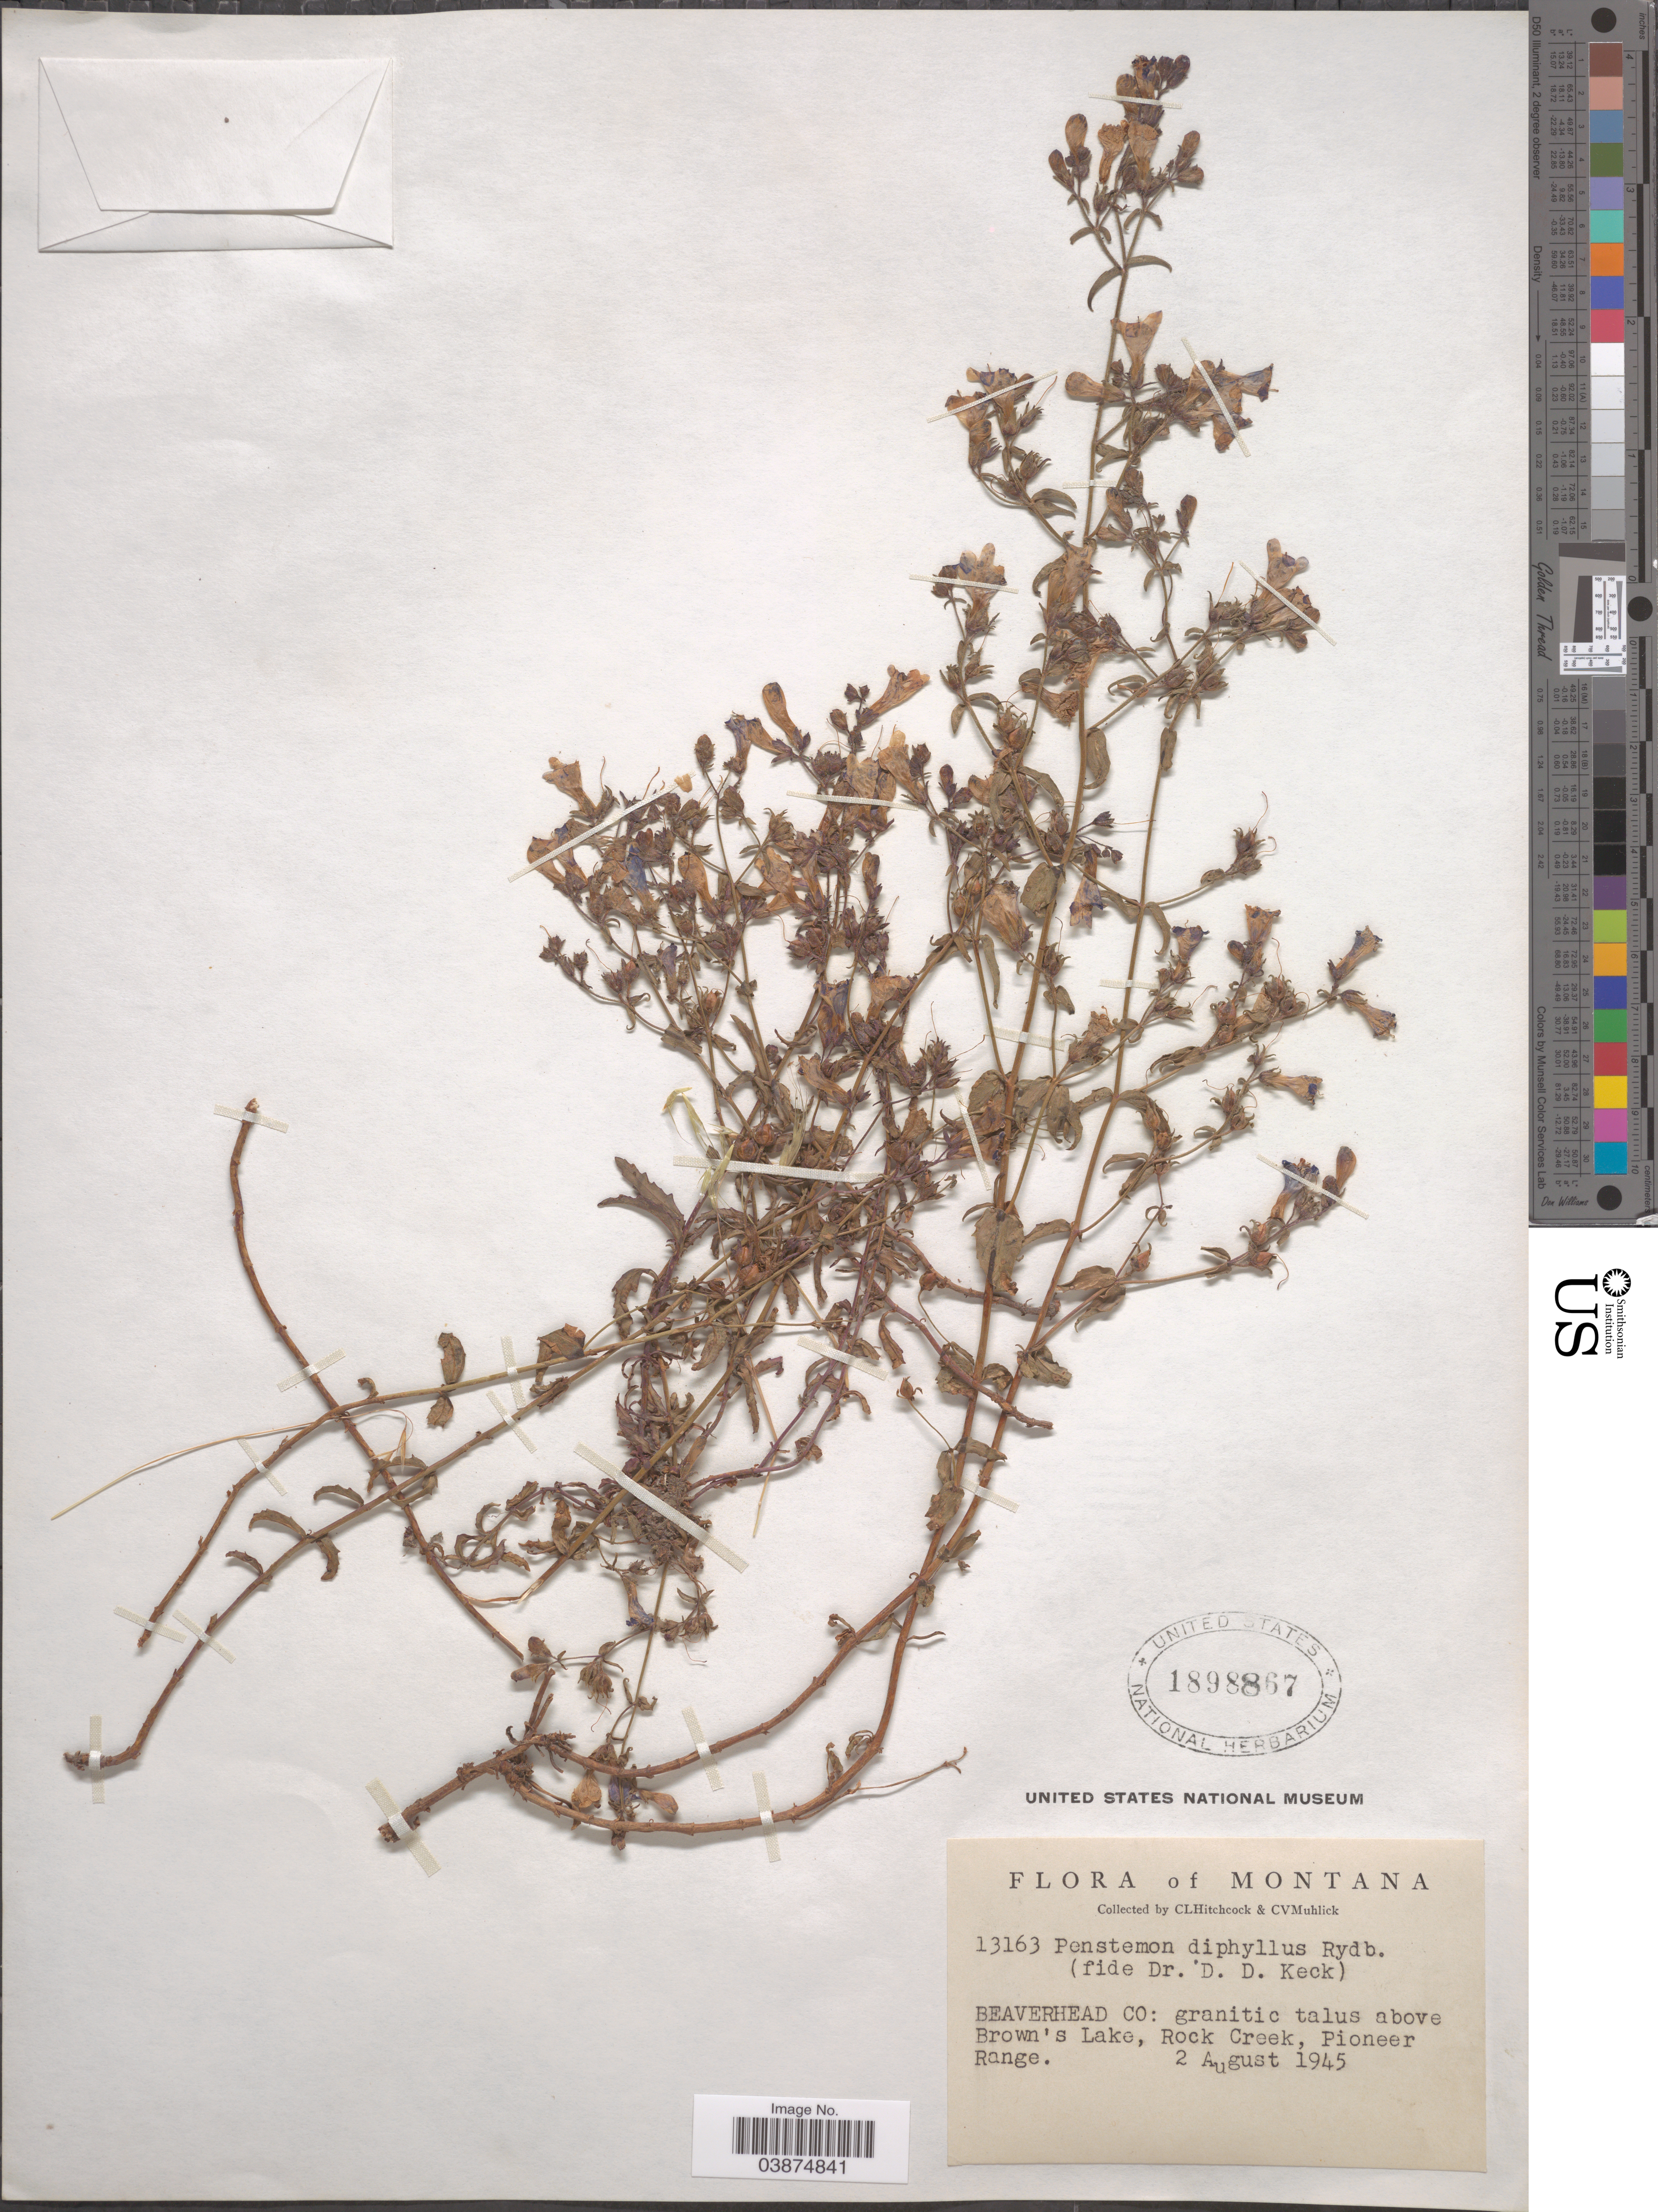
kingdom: Plantae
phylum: Tracheophyta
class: Magnoliopsida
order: Lamiales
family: Plantaginaceae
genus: Penstemon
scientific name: Penstemon diphyllus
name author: Rydb.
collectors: C. L. Hitchcock & C. V. Muhlick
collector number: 13163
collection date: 1945-08-02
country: United States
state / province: Montana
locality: Beaverhead Co: above Brown's Lake, Rock Creek, Pioneer Range.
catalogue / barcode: US 1898867